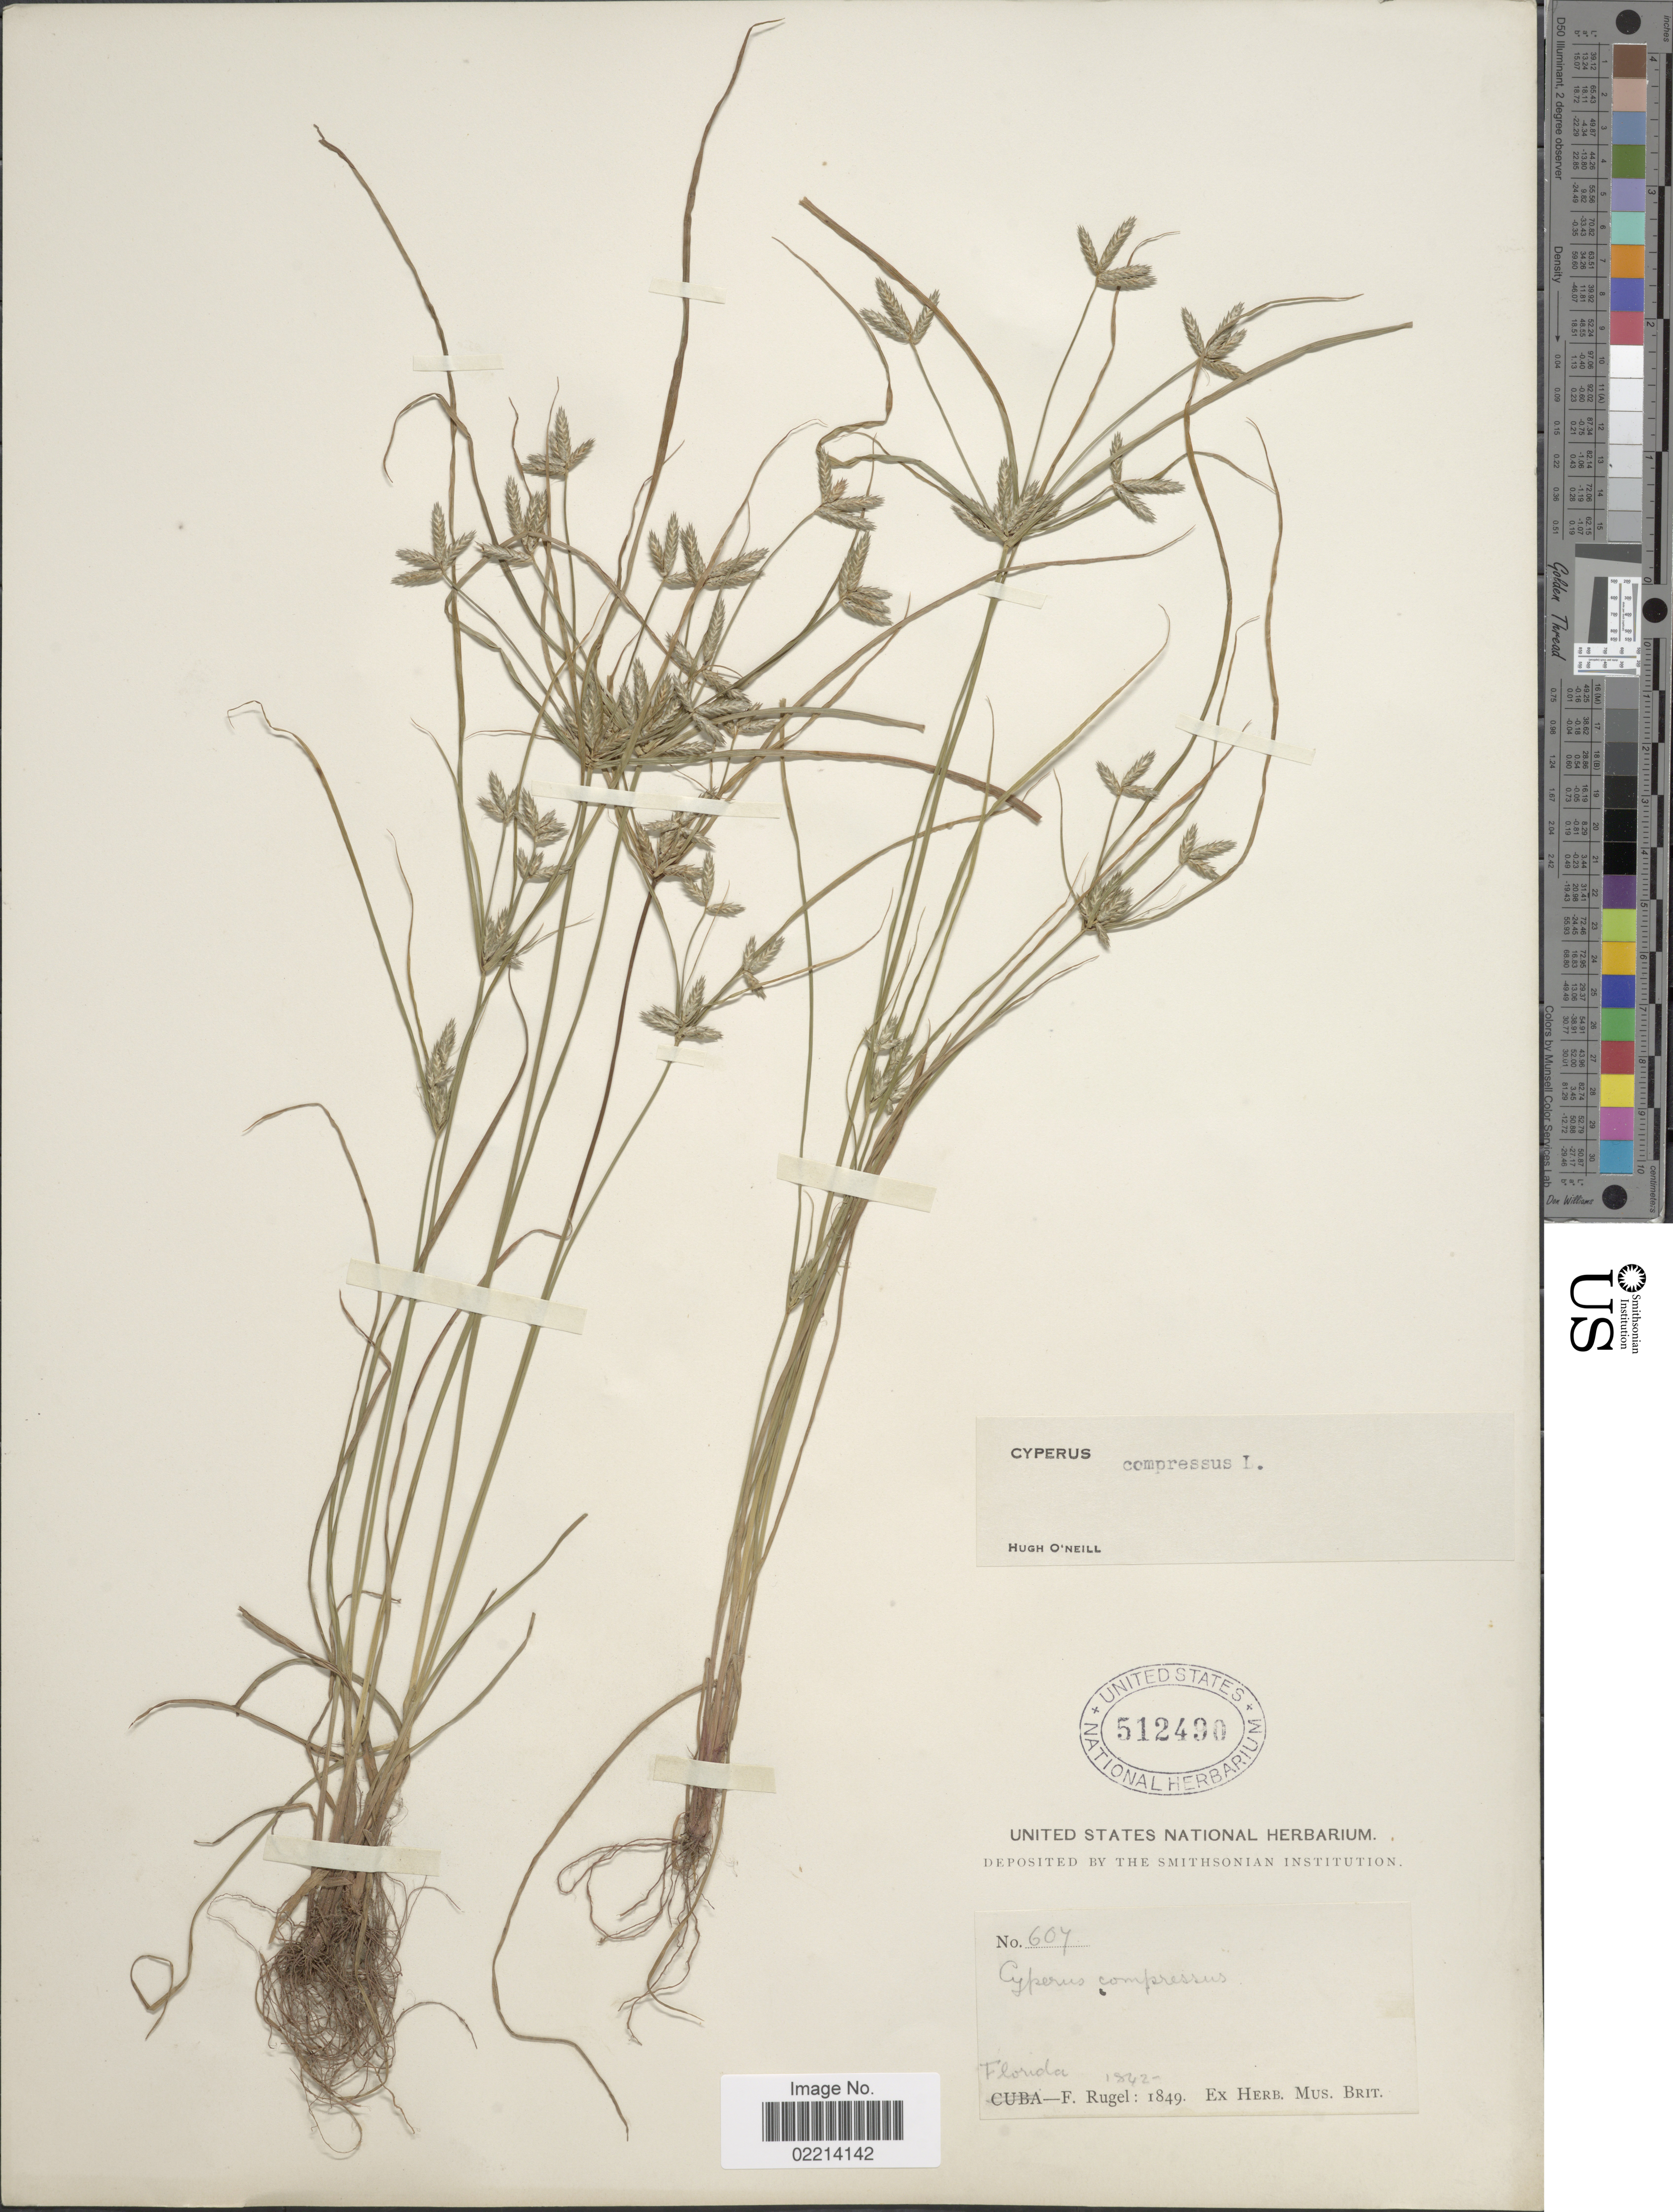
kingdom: Plantae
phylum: Tracheophyta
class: Liliopsida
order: Poales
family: Cyperaceae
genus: Cyperus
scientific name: Cyperus compressus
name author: L.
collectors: F. Rugel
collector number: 607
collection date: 1842/1849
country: United States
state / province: Florida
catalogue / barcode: US 512490